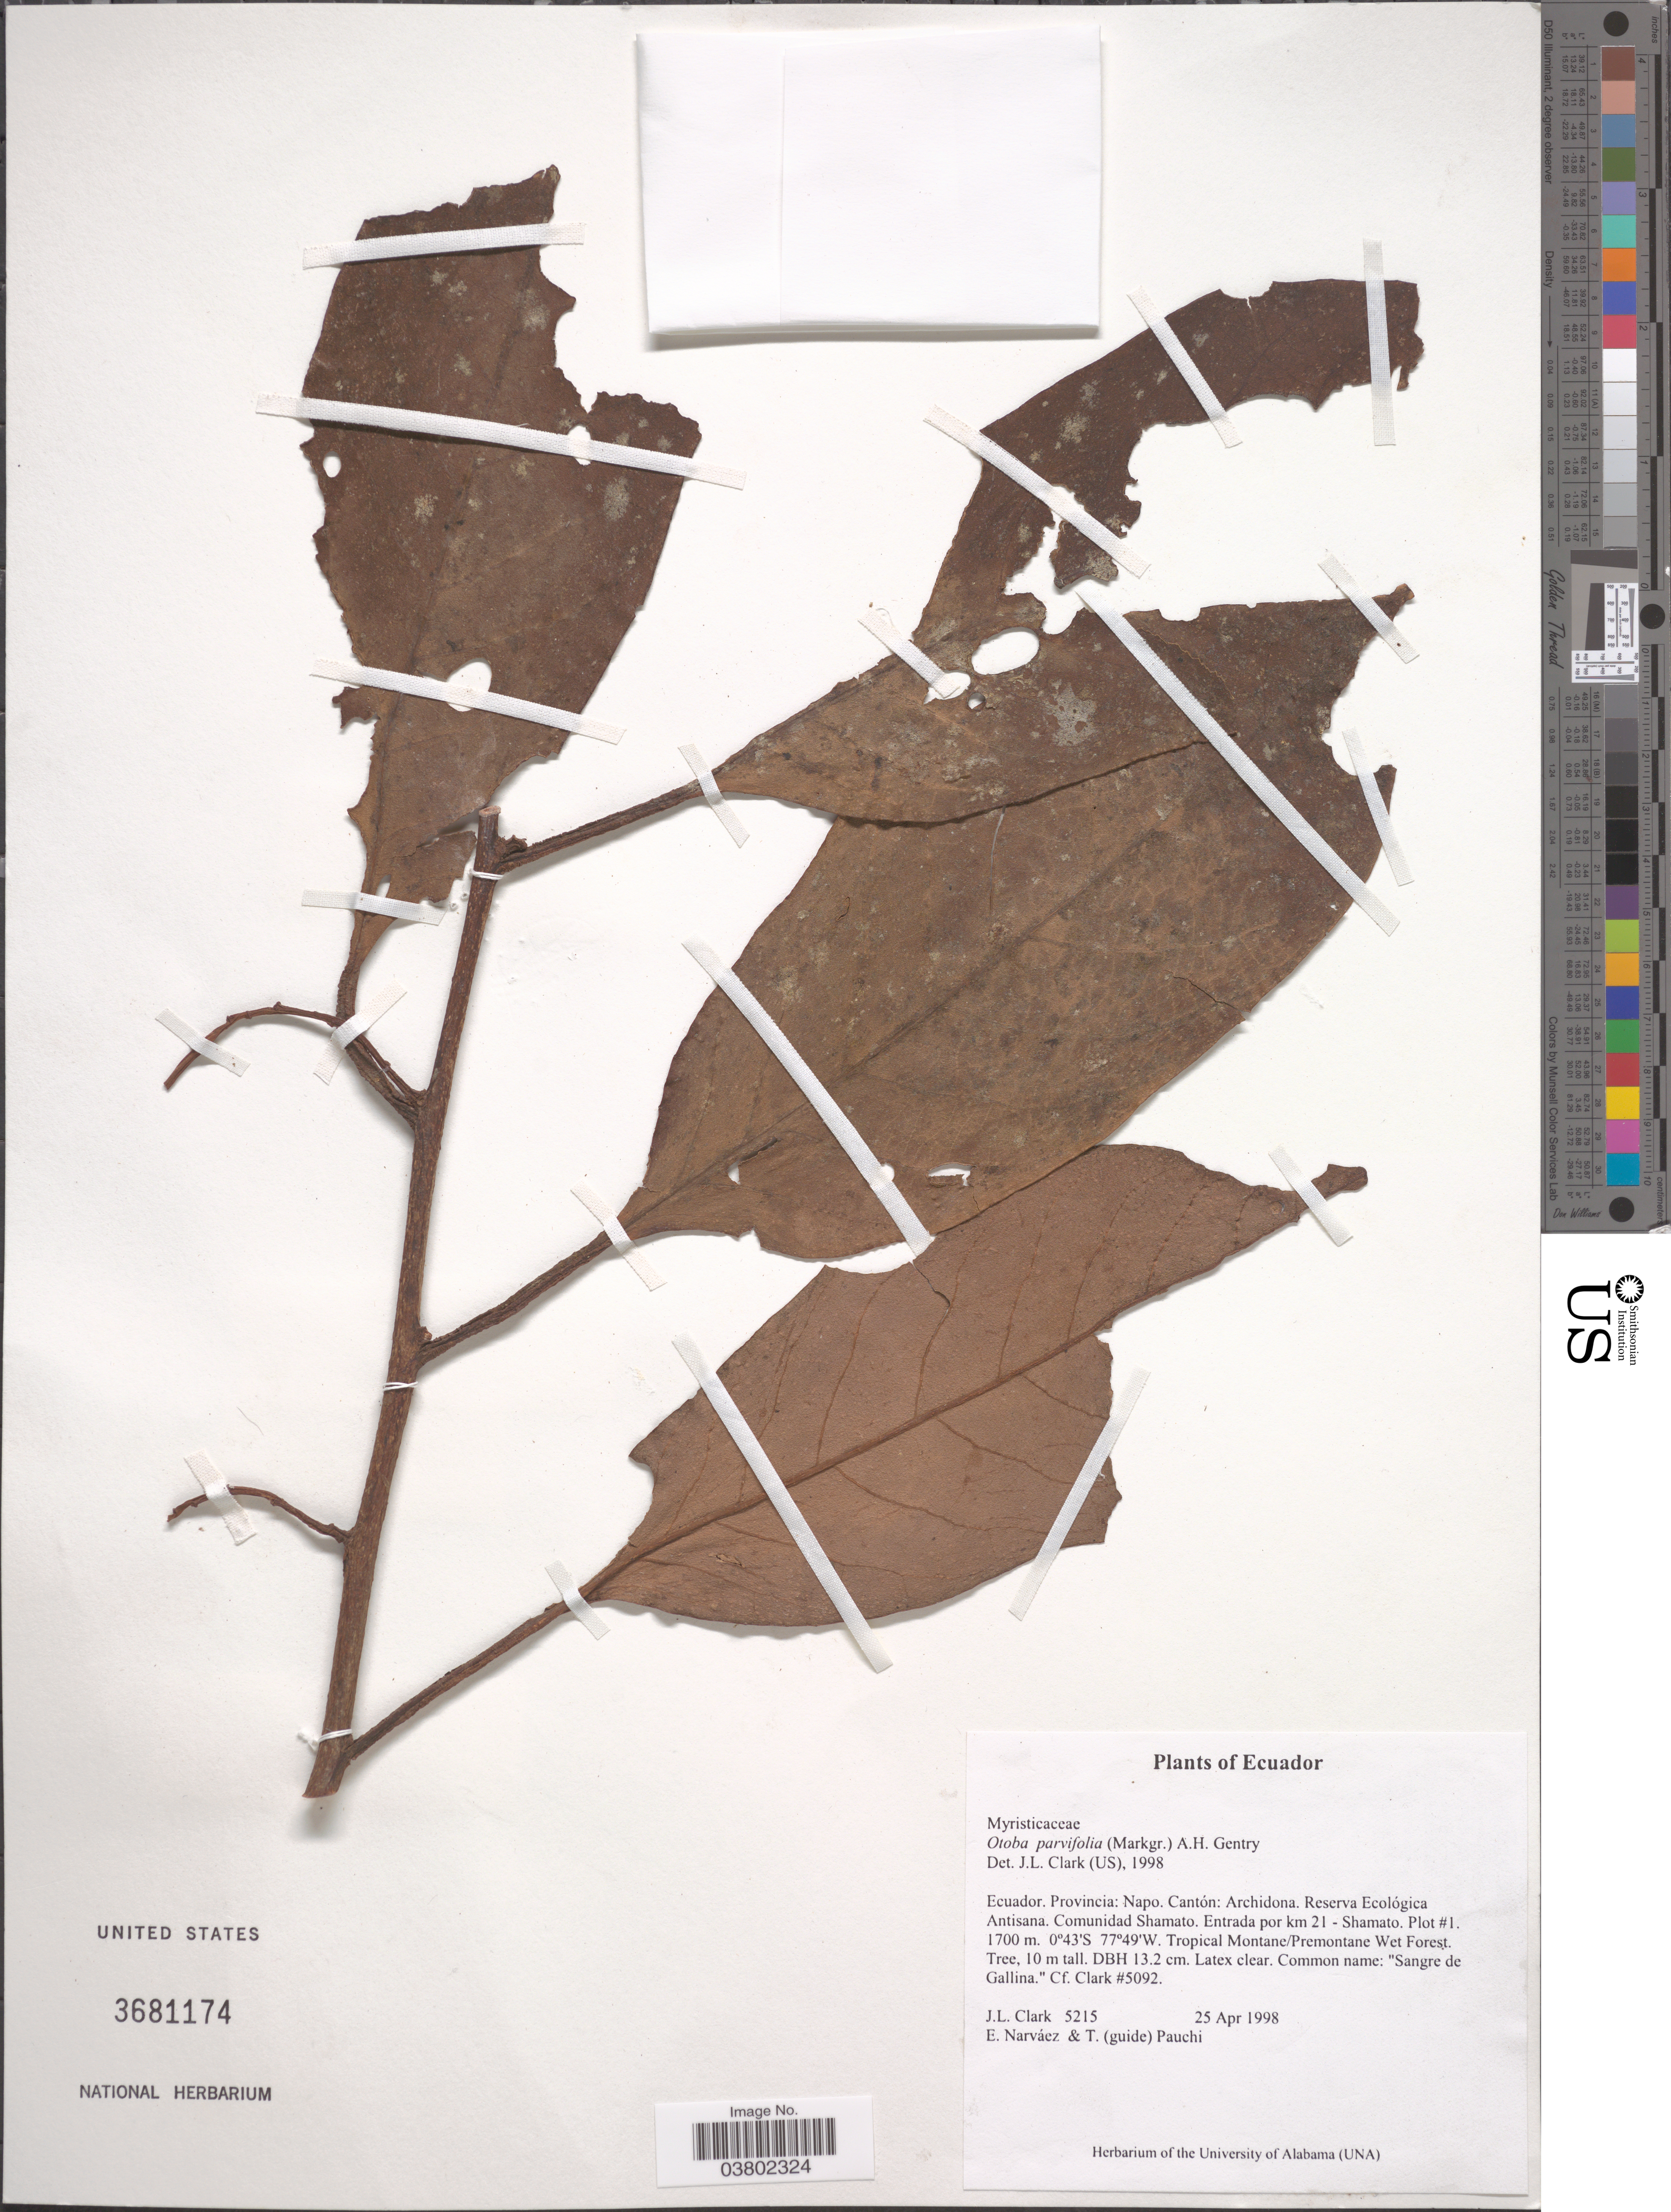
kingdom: Plantae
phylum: Tracheophyta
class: Magnoliopsida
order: Magnoliales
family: Myristicaceae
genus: Otoba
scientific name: Otoba parvifolia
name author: (Markgr.) A.H. Gentry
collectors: J. L. Clark, E. Narváez & T. Pauchi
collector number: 5215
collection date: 1998-04-25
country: Ecuador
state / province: Napo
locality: Cantón: Archidona. Reserva Ecológica Antisana. Comunidad Shamato. Entrada por km 21 - Shamato. Plot #1.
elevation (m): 1700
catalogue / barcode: US 3681174